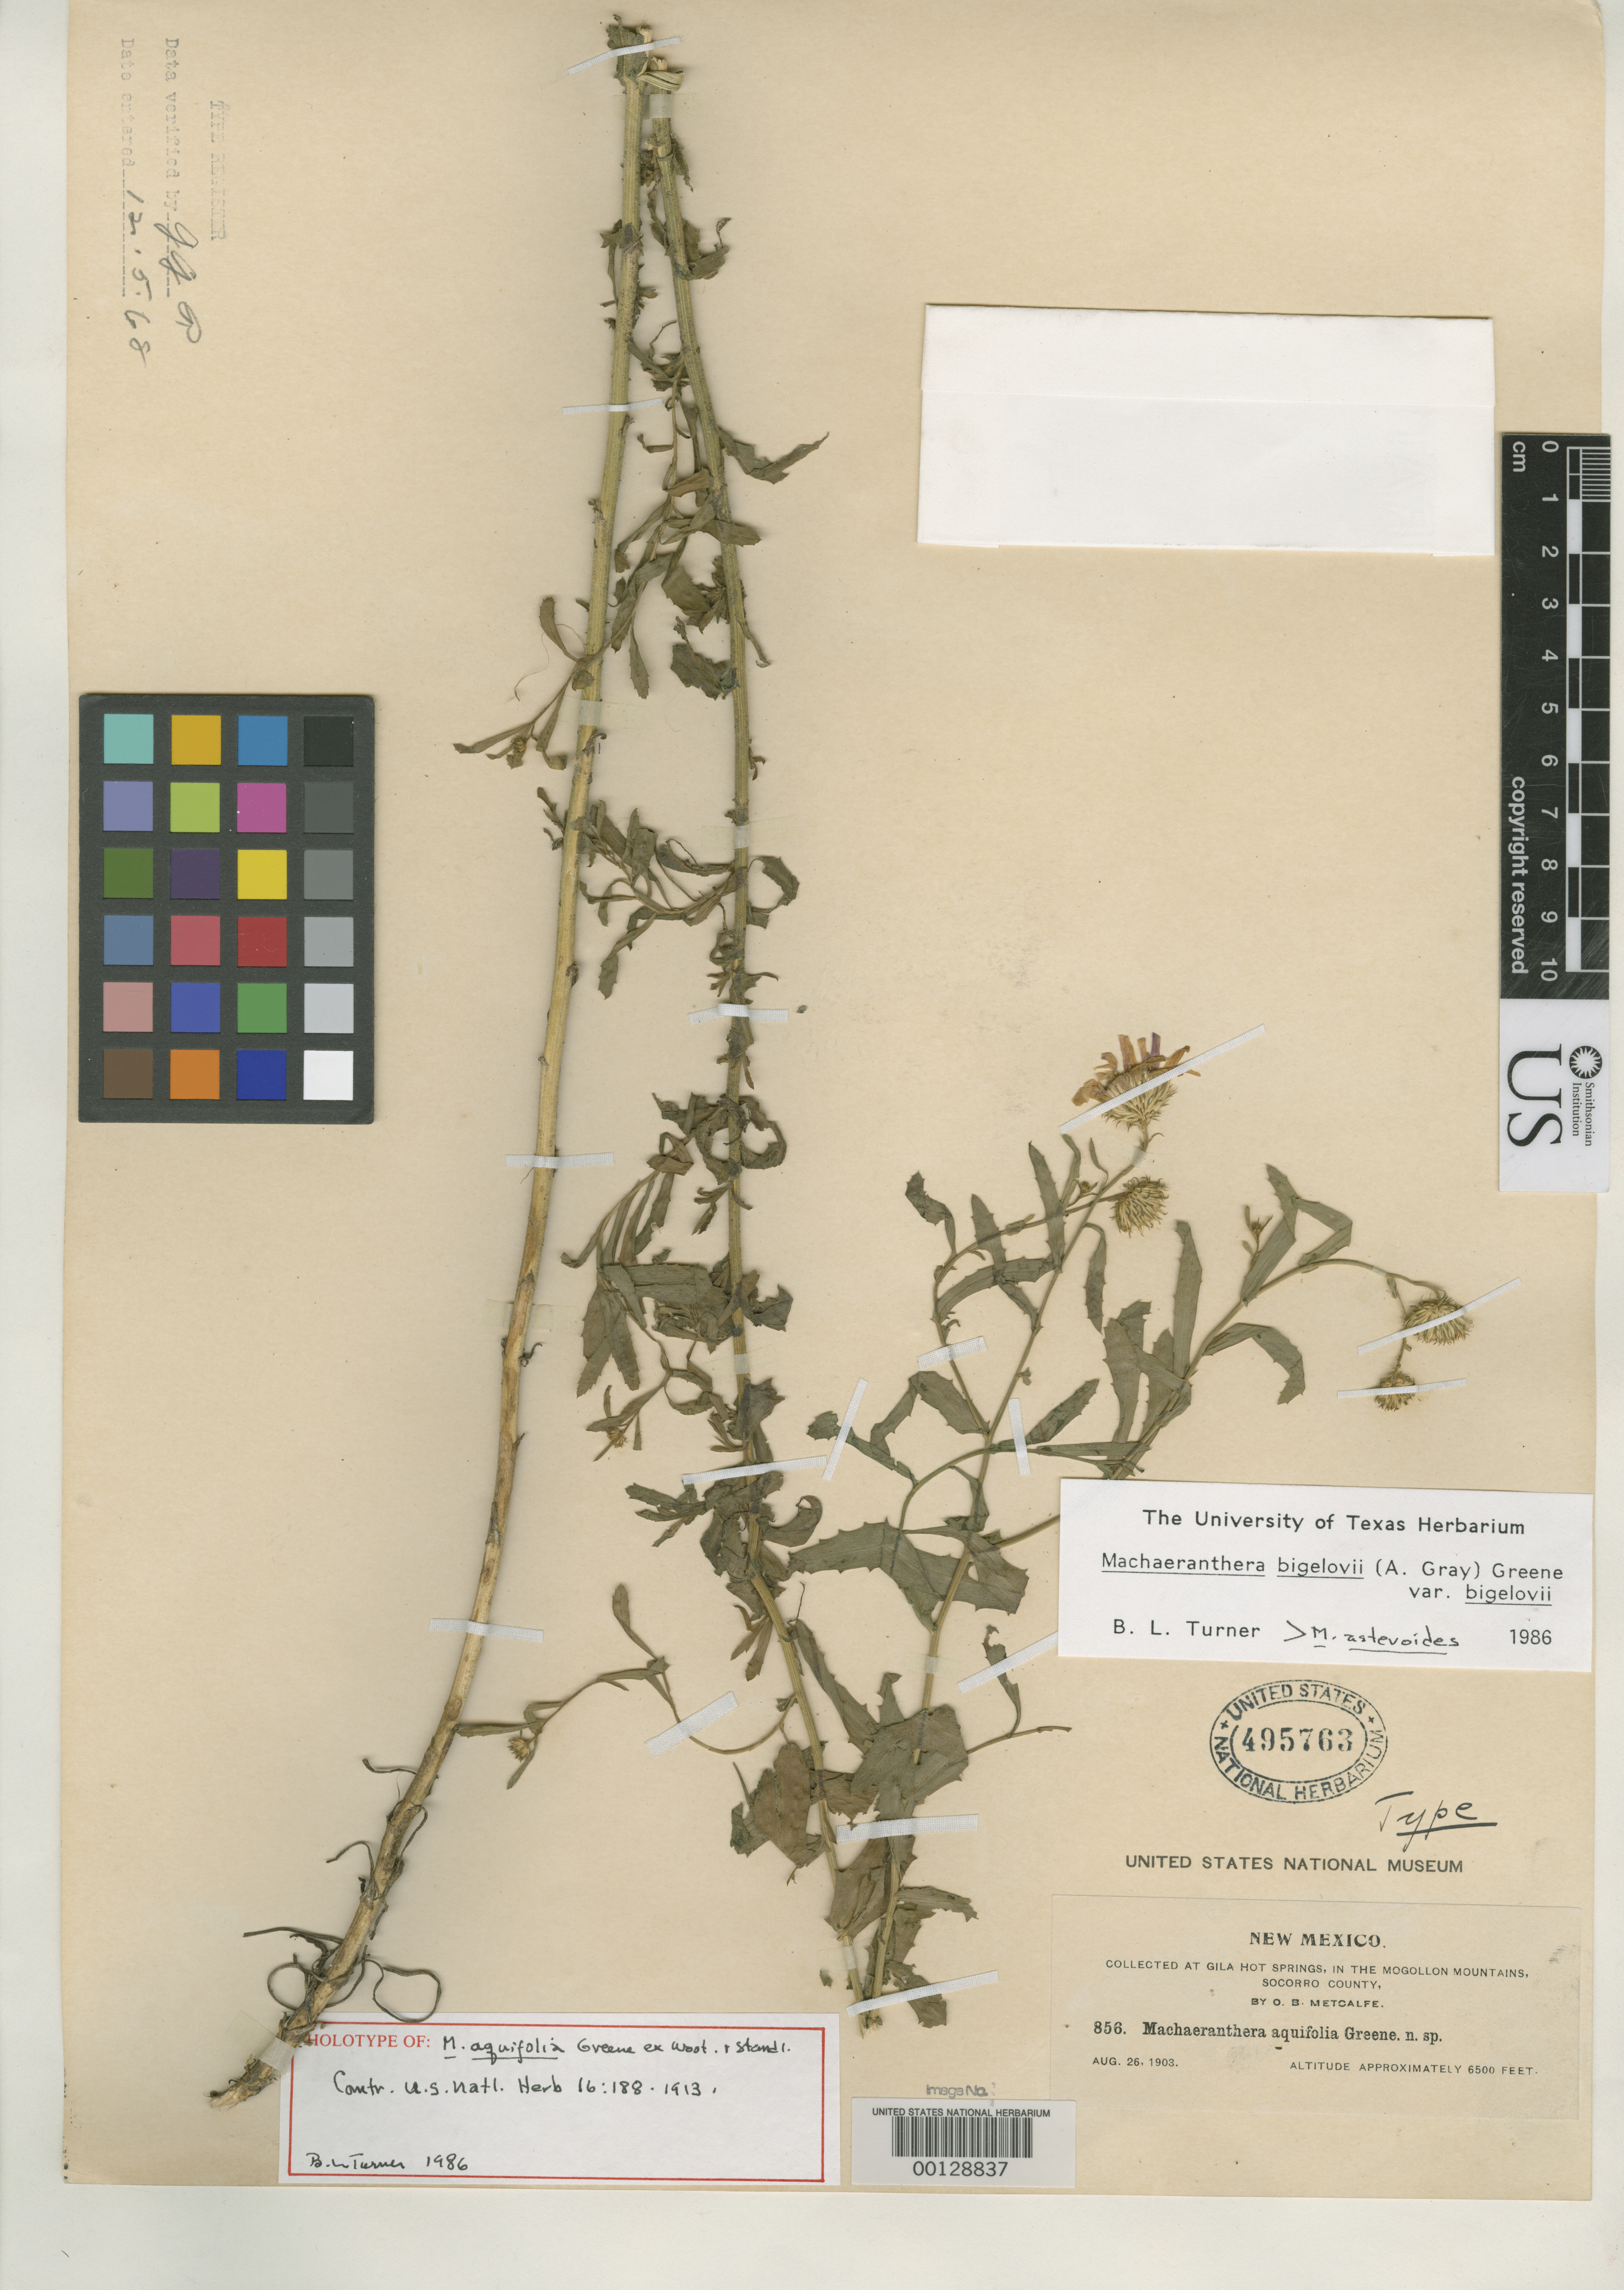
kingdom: Plantae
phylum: Tracheophyta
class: Magnoliopsida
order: Asterales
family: Asteraceae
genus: Machaeranthera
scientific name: Machaeranthera aquifolia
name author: Greene ex Wooton & Standl.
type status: Holotype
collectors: O. B. Metcalfe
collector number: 856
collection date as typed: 26 Aug 1903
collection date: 1903-08-26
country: United States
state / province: New Mexico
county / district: Socorro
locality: Gila Hot Springs in Mogollon Mountains.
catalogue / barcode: US 495763